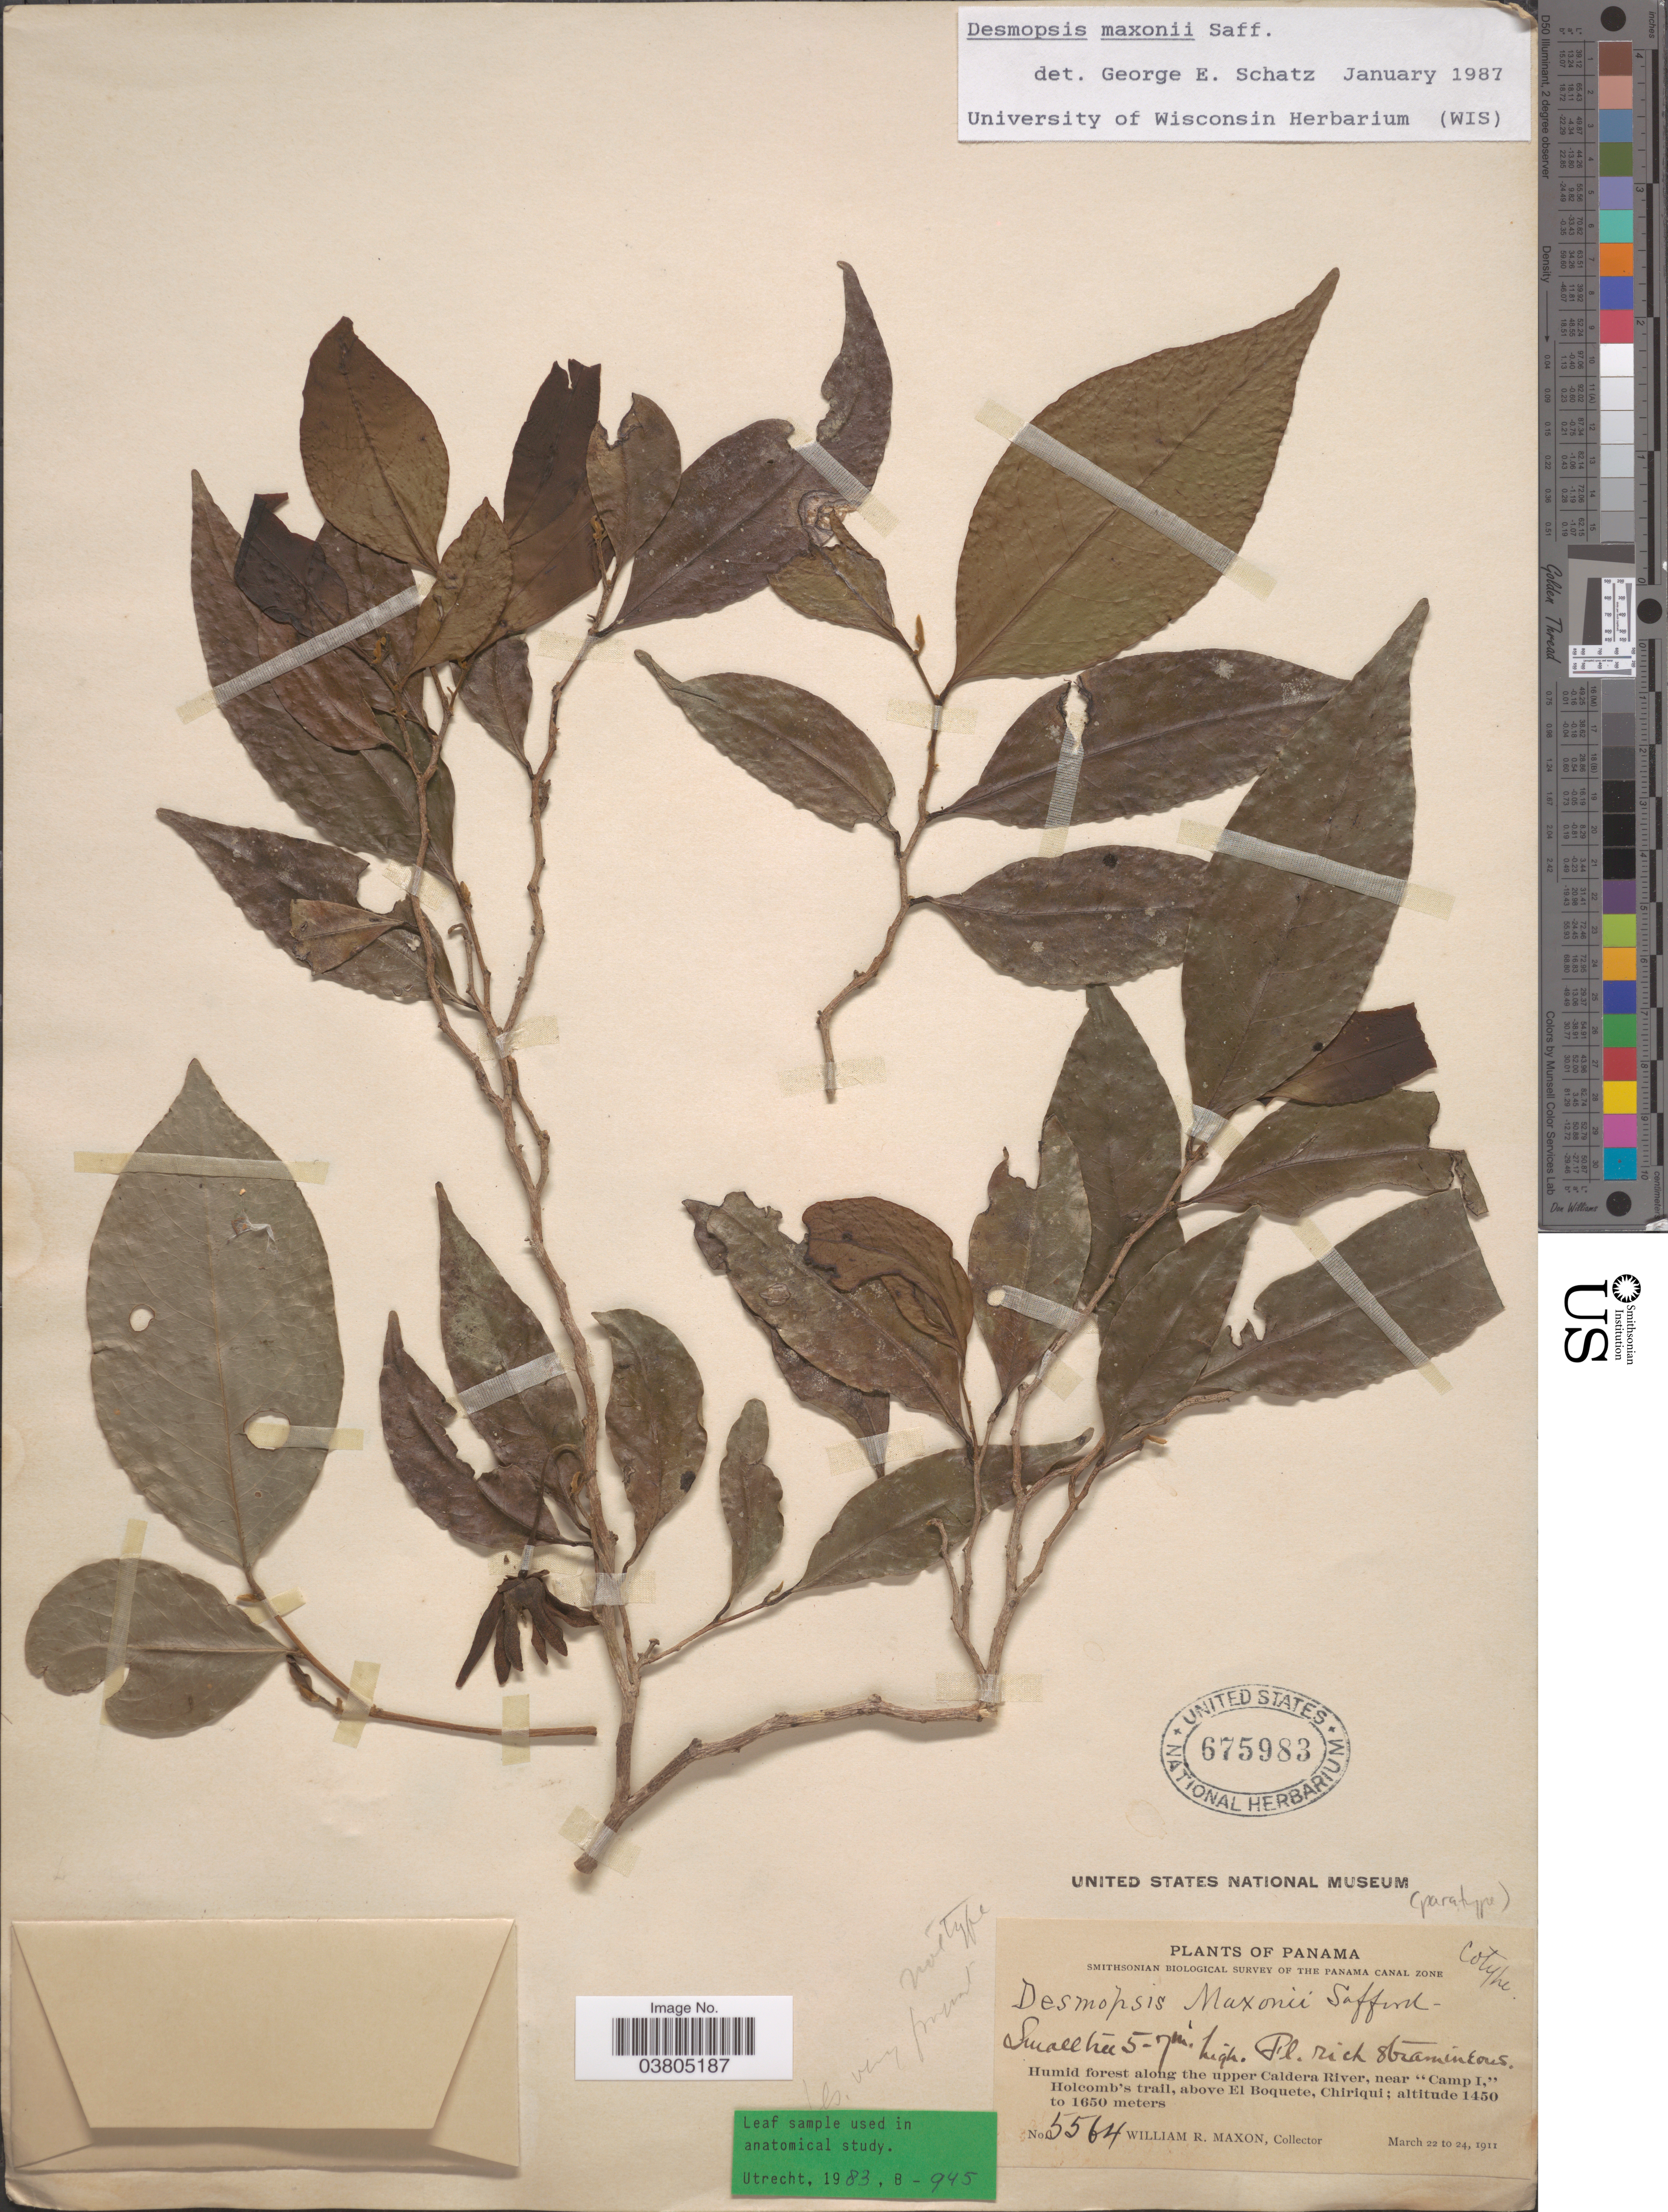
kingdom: Plantae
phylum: Tracheophyta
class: Magnoliopsida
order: Magnoliales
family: Annonaceae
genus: Desmopsis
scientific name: Desmopsis maxonii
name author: Saff.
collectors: W. R. Maxon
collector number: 5564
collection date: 1911-03-22/1911-03-24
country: Panama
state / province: Chiriqui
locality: Humid forest along the upper Caldera River, near "Camp I," Holcomb's trail, above El Boquete.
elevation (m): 1450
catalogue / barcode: US 675983